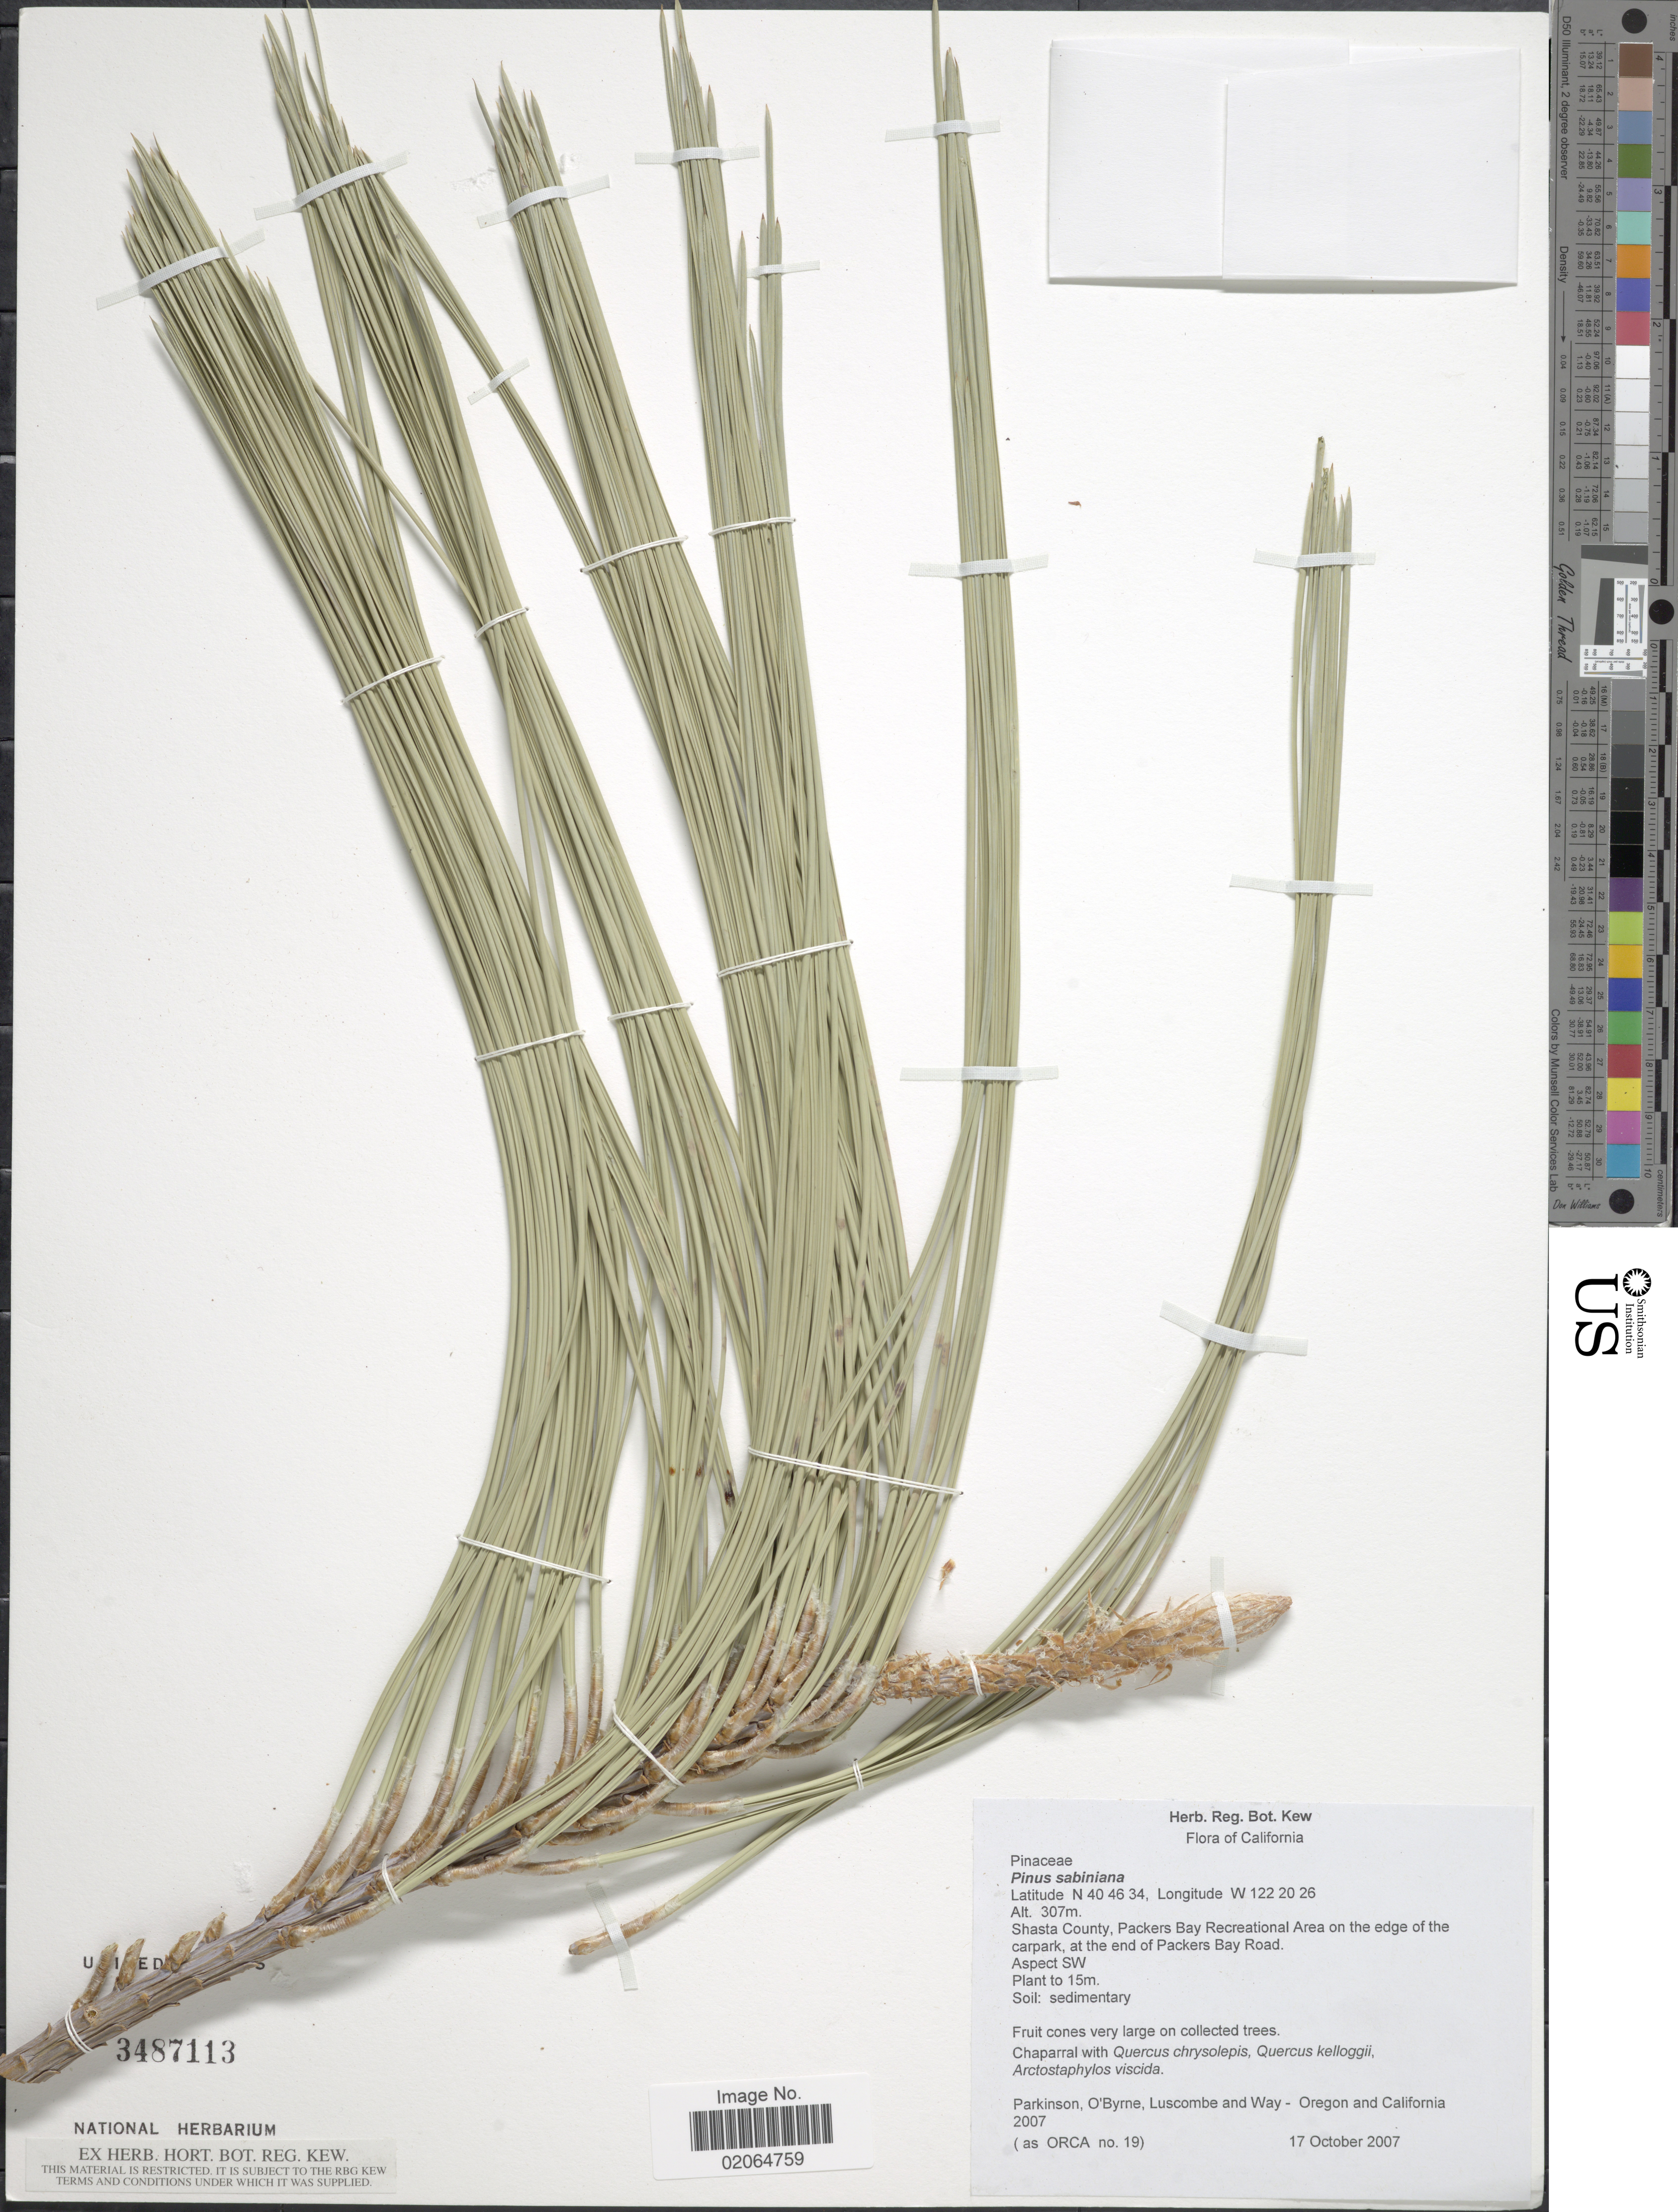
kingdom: Plantae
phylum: Tracheophyta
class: Pinopsida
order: Pinales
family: Pinaceae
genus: Pinus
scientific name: Pinus sabiniana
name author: Douglas ex D. Don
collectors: Parkinson, --, O'Byrne, Luscombe & -. Way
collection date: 2007-10-17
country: United States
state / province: California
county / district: Shasta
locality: Shasta County, Packers Bay Recreational Area on the edge of the carpark, at the end of Packers Bay Road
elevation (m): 307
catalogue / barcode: US 3487113